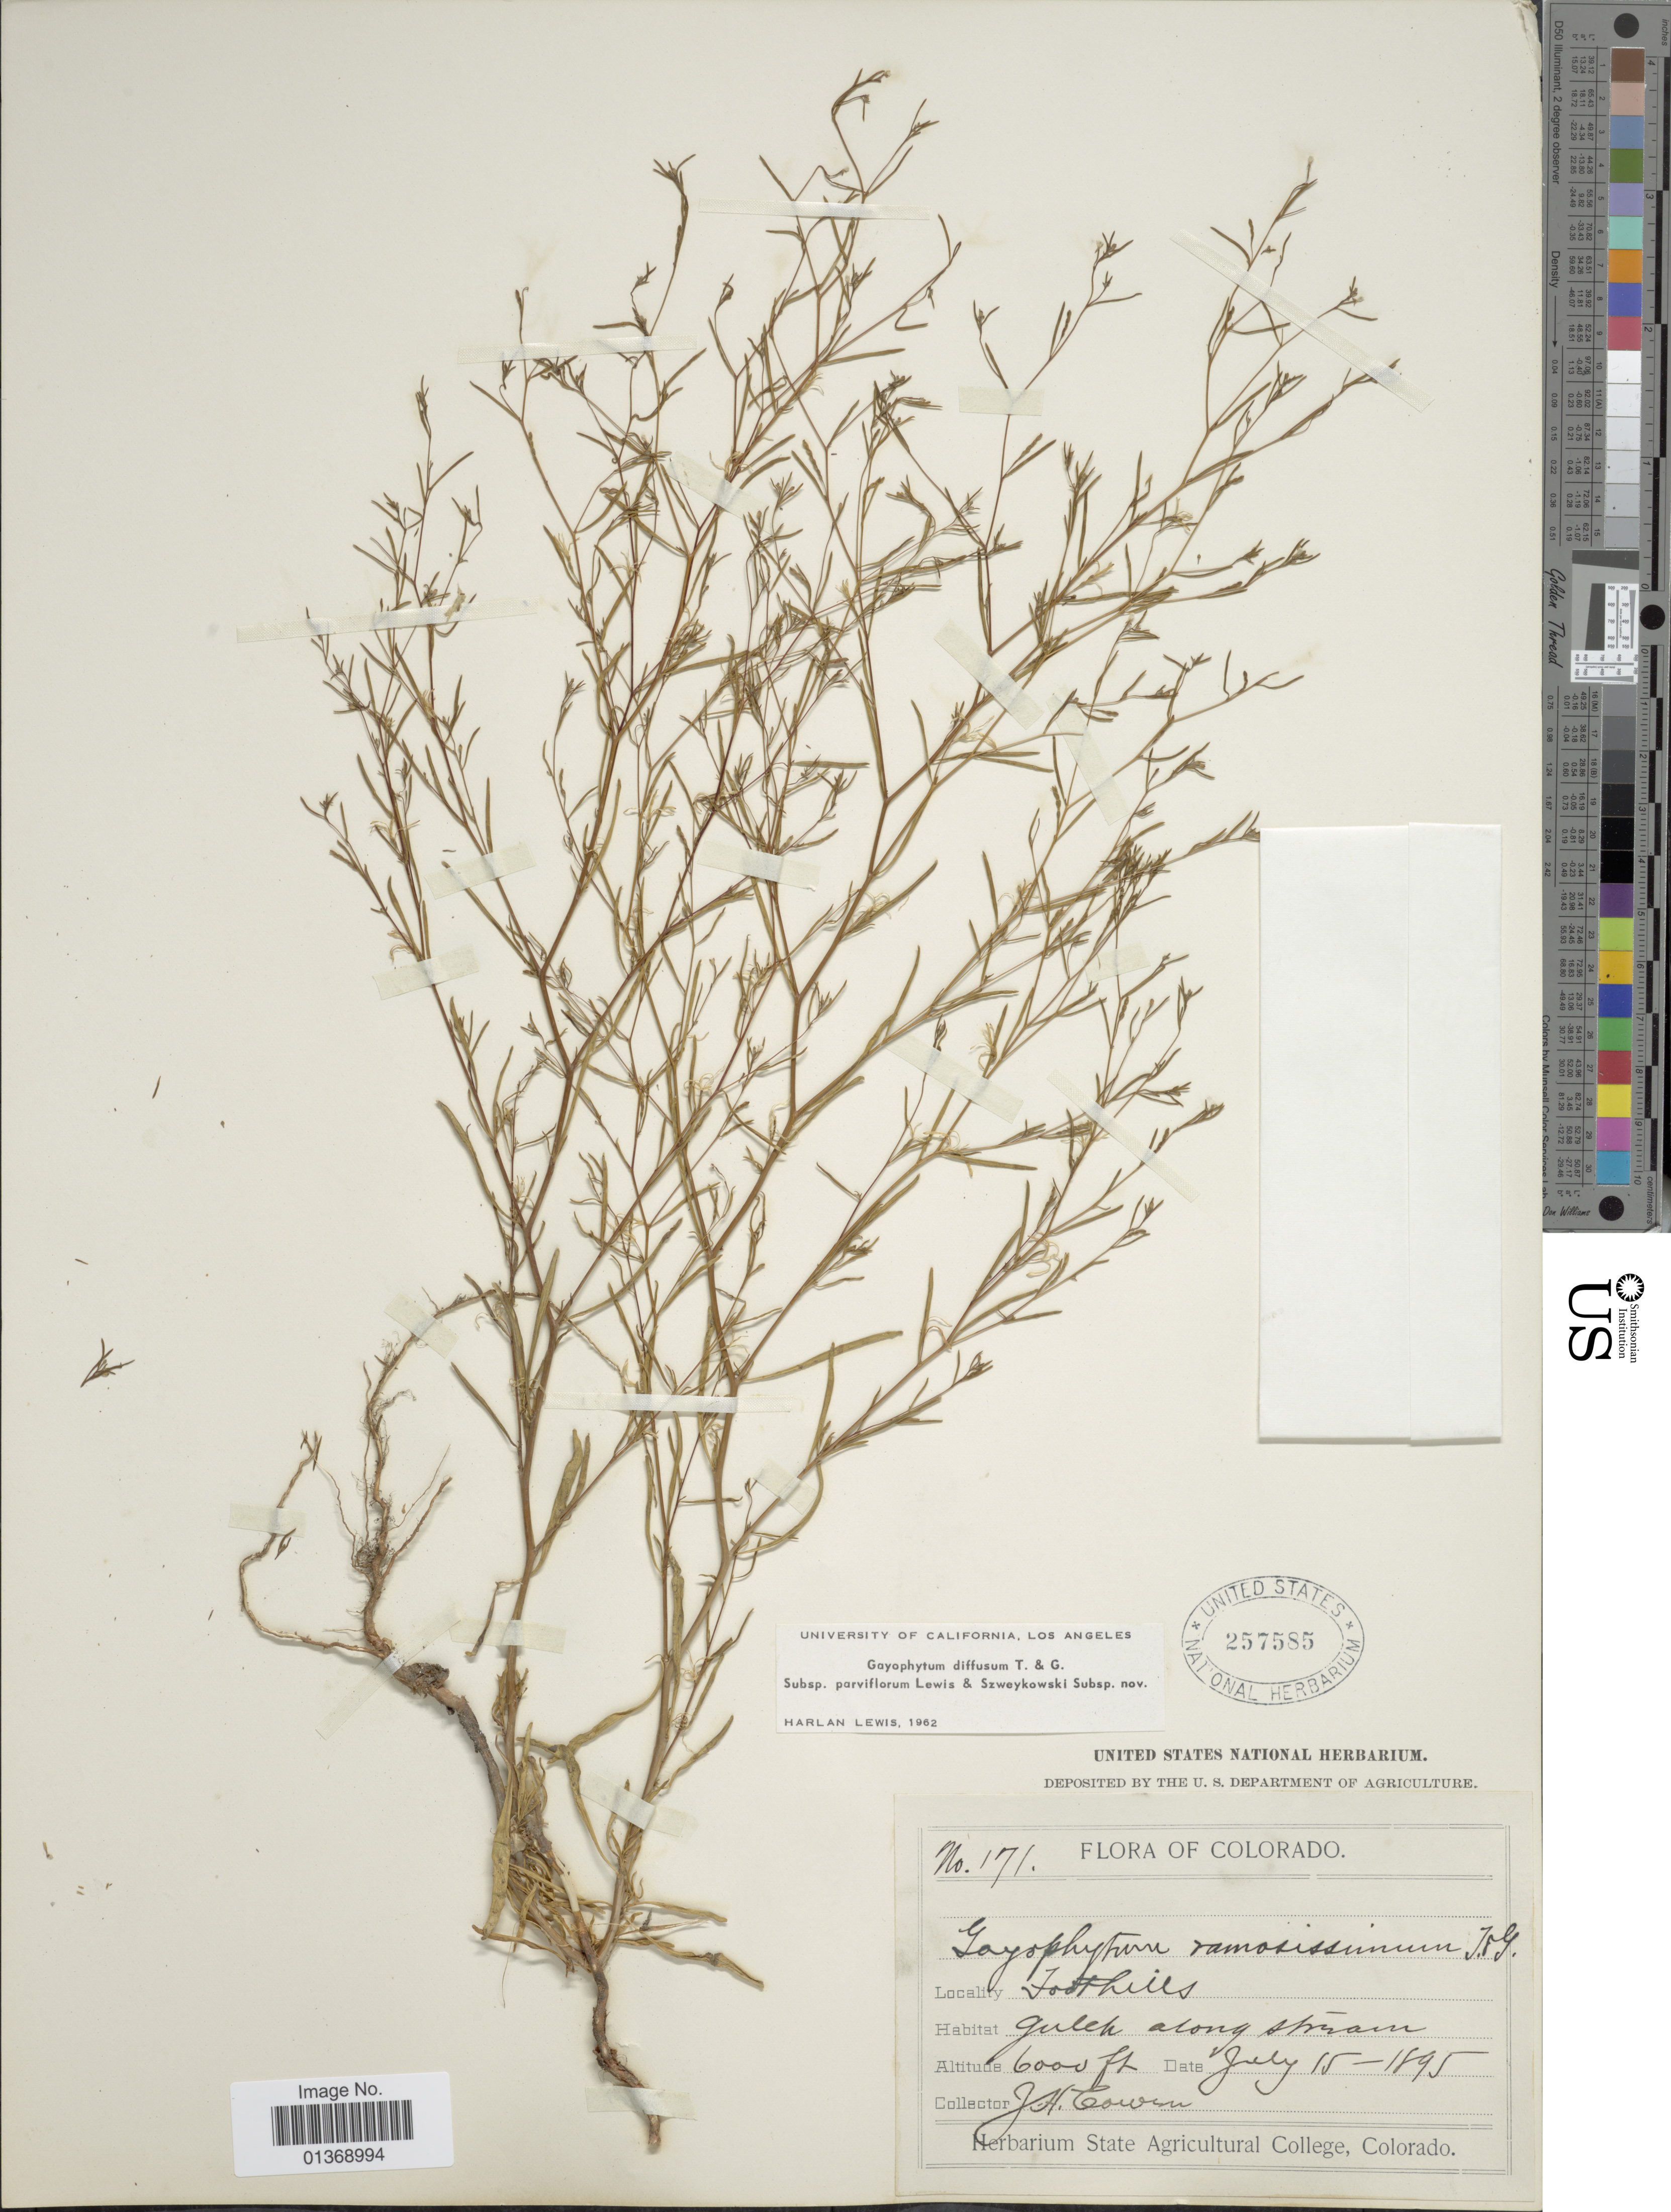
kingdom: Plantae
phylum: Tracheophyta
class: Magnoliopsida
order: Myrtales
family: Onagraceae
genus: Gayophytum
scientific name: Gayophytum diffusum subsp. parviflorum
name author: F. H. Lewis & Szweyk.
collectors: J. H. Cowen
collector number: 171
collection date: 1895-07-15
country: United States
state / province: Colorado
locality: Foothills, Guleh along stream.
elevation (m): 1829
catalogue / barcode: US 257585